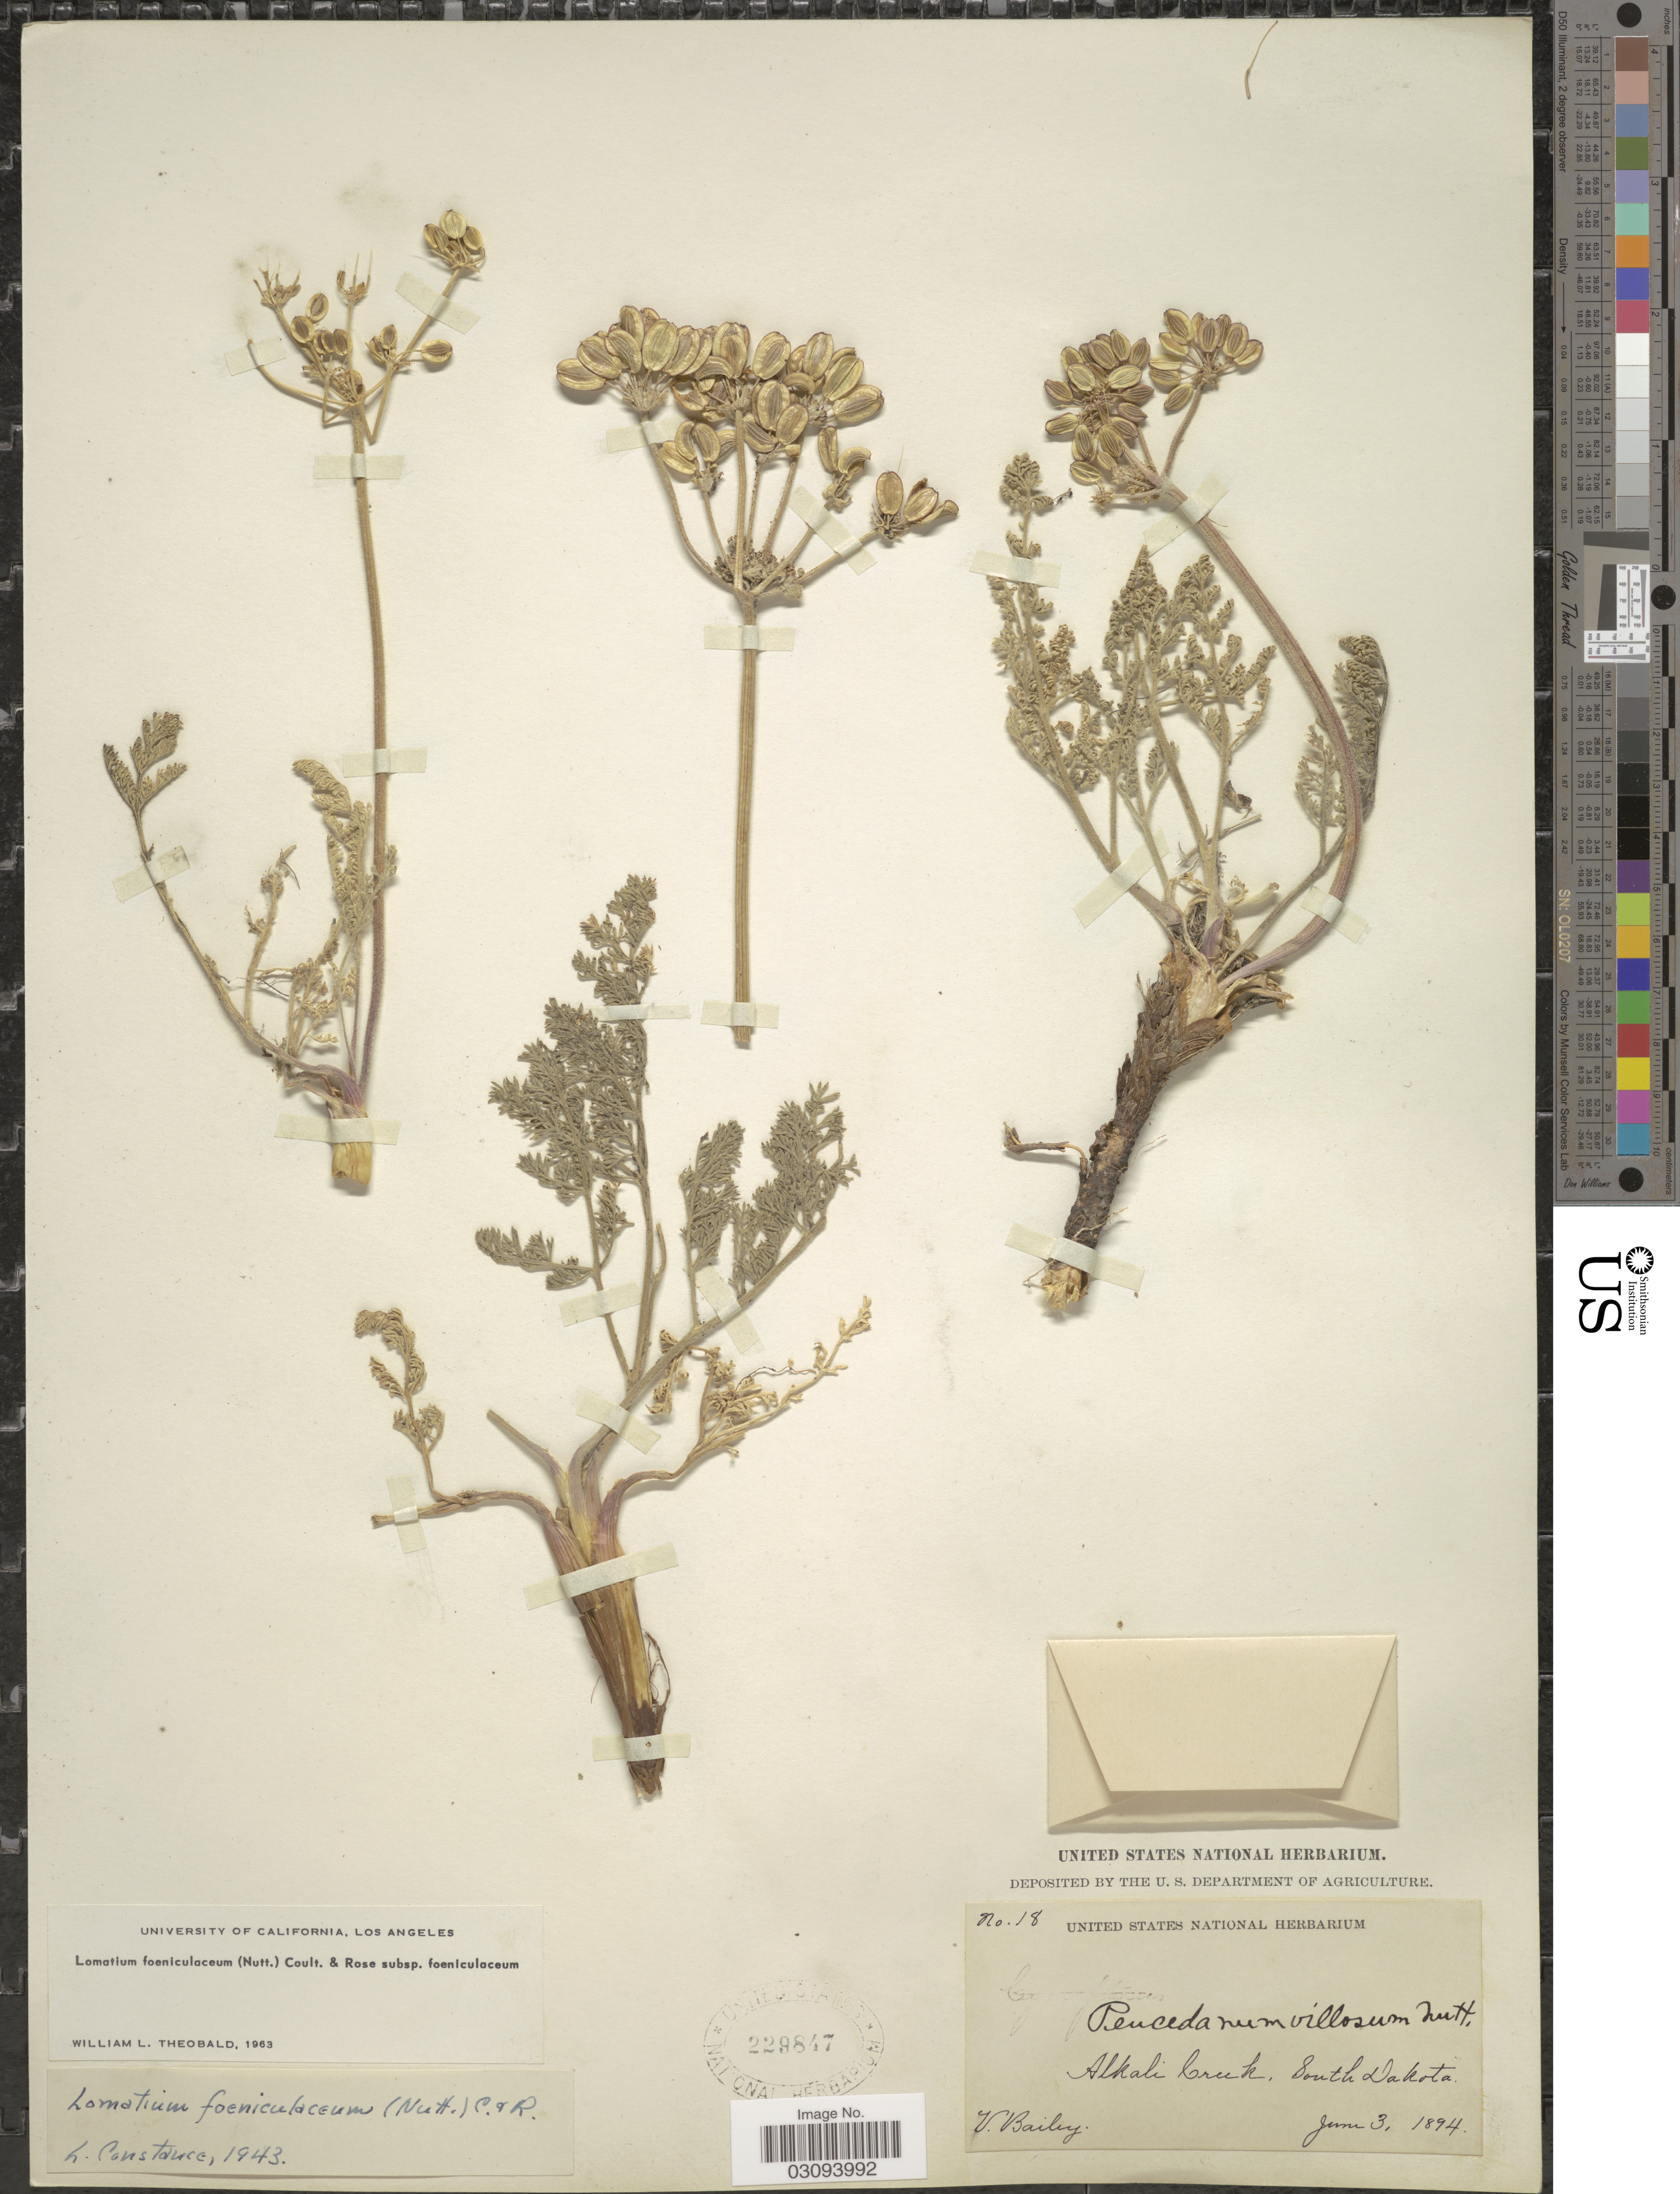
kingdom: Plantae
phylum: Tracheophyta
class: Magnoliopsida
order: Apiales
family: Apiaceae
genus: Lomatium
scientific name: Lomatium foeniculaceum subsp. foeniculaceum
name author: (Nutt.) J.M. Coult. & Rose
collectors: V. L. Bailey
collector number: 18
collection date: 1894-06-03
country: United States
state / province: South Dakota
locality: Alkali Creek.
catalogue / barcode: US 229847